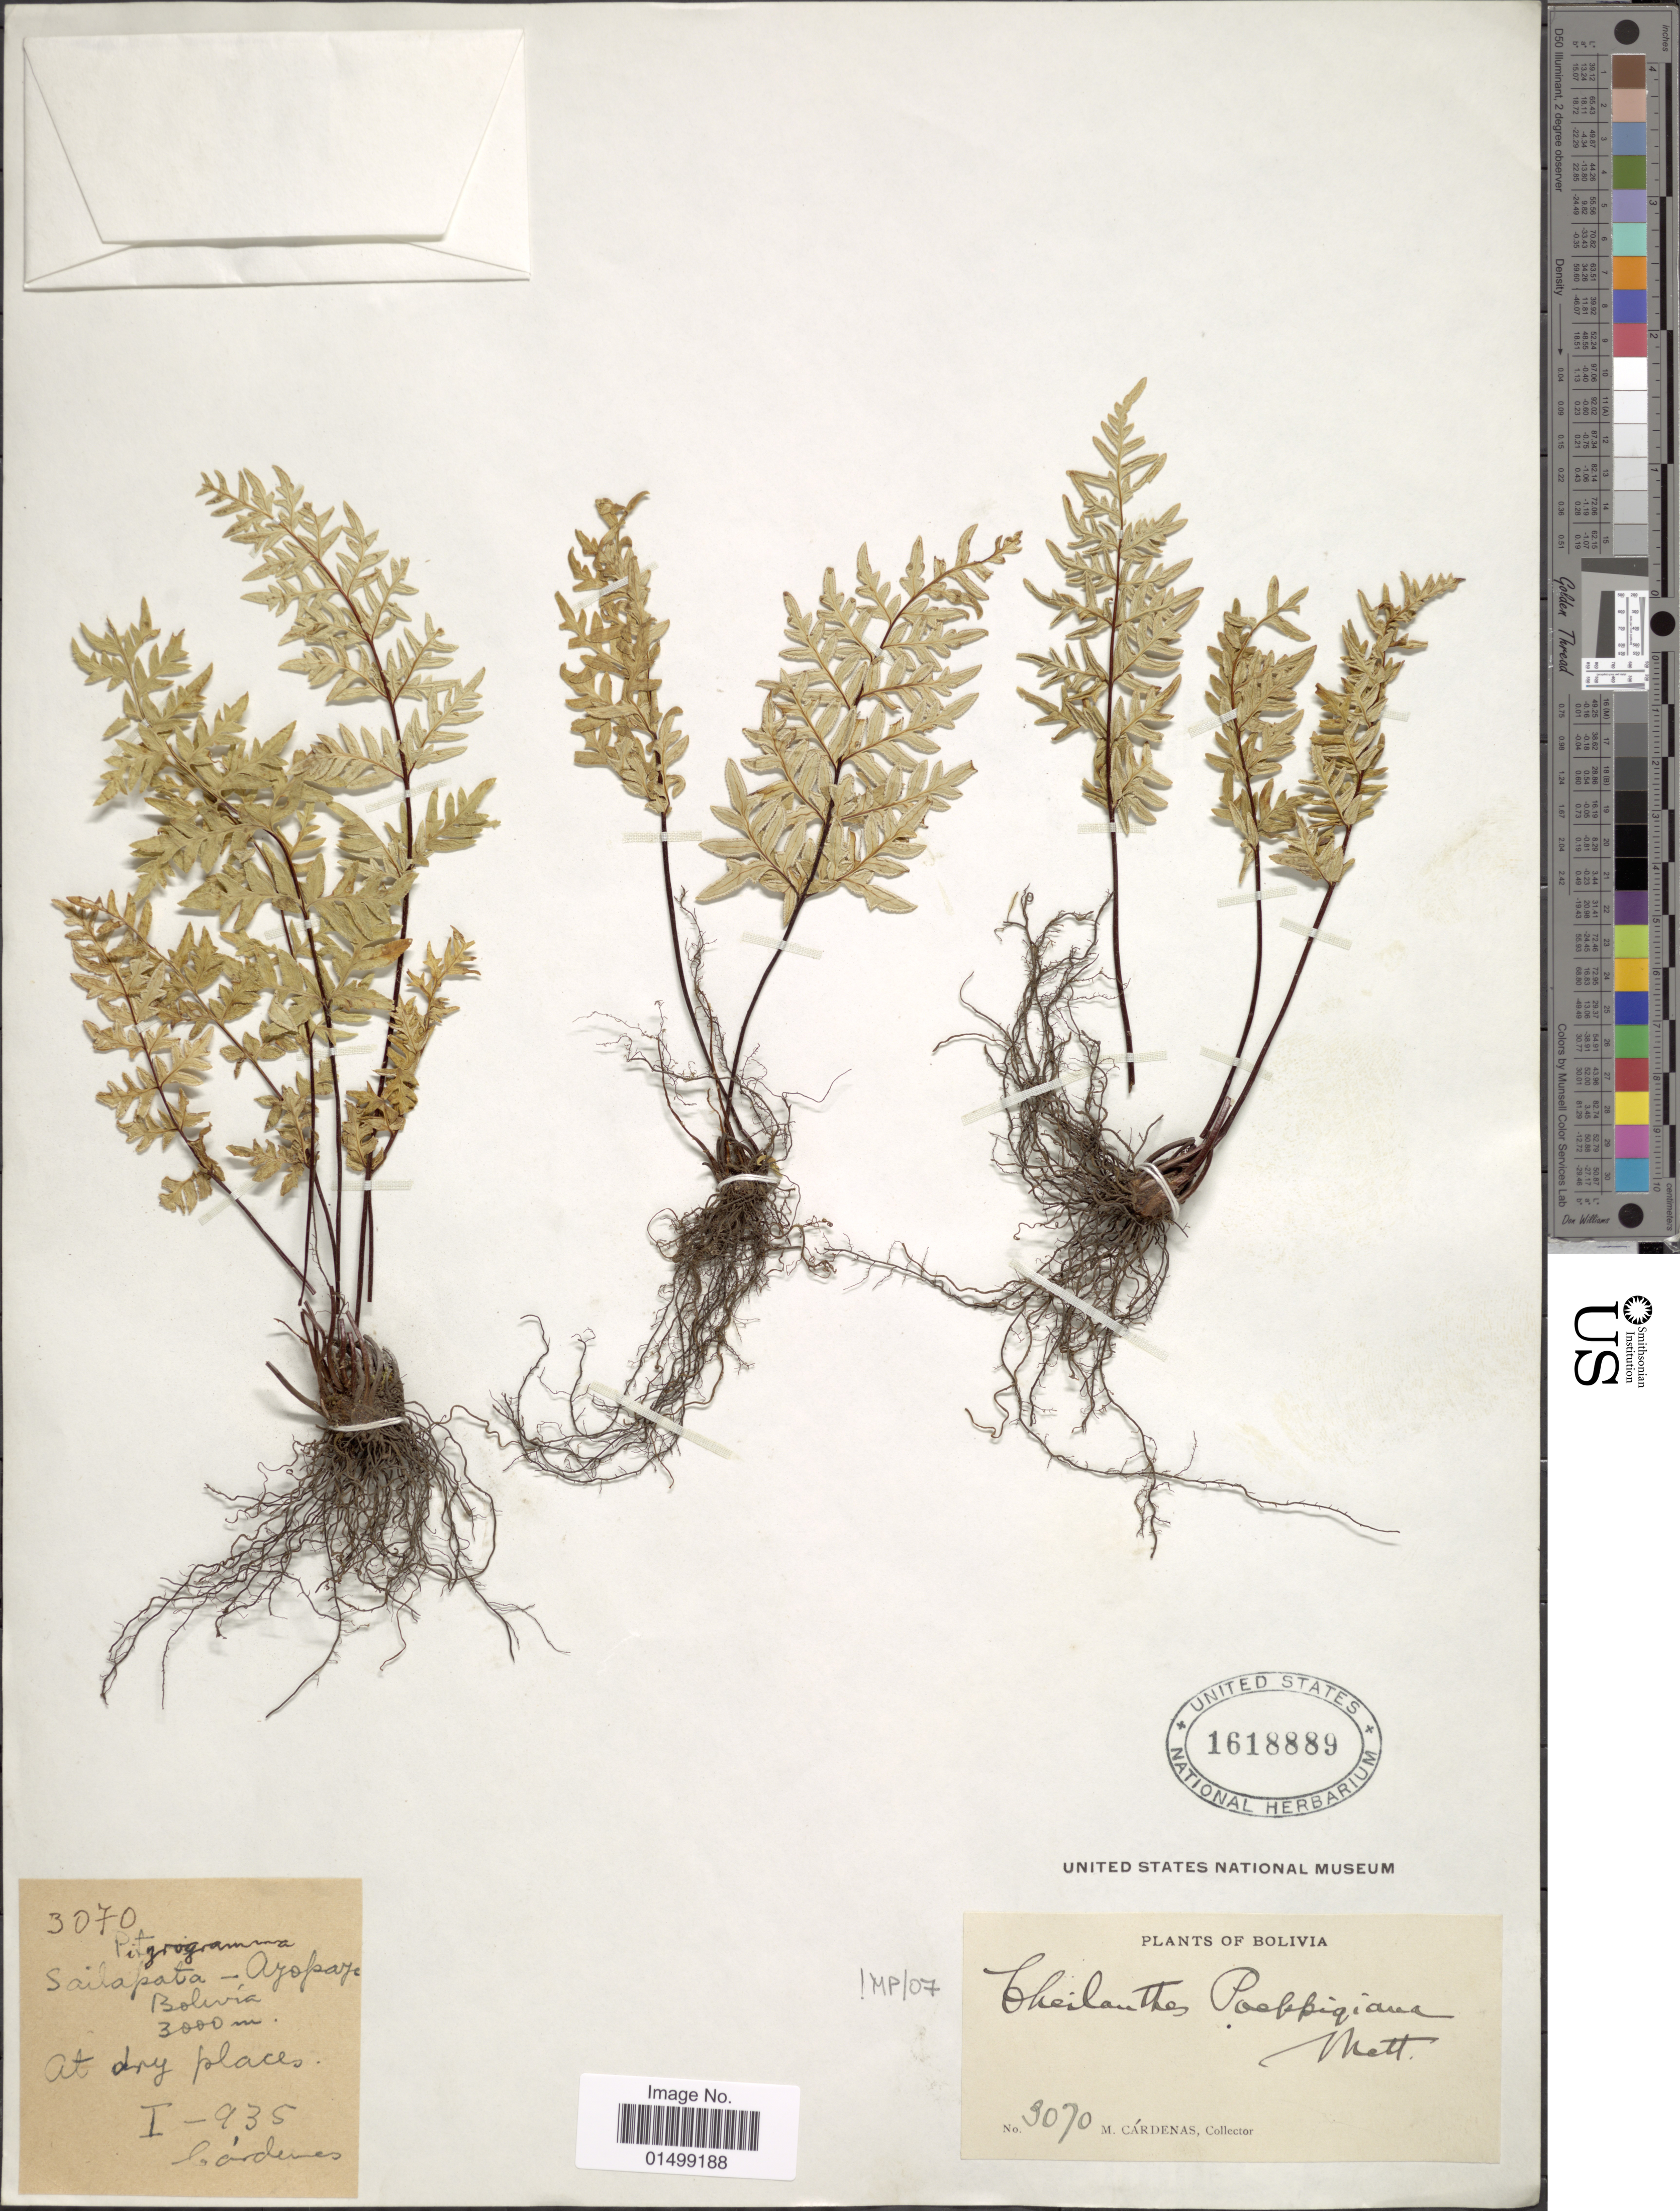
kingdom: Plantae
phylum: Tracheophyta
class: Polypodiopsida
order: Polypodiales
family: Pteridaceae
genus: Cheilanthes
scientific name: Cheilanthes poeppigiana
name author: Mett. ex Kuhn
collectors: M. Cárdenas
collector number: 3070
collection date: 1935-01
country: Bolivia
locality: Sailapota-Ayopaya.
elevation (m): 3000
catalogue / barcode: US 1618889